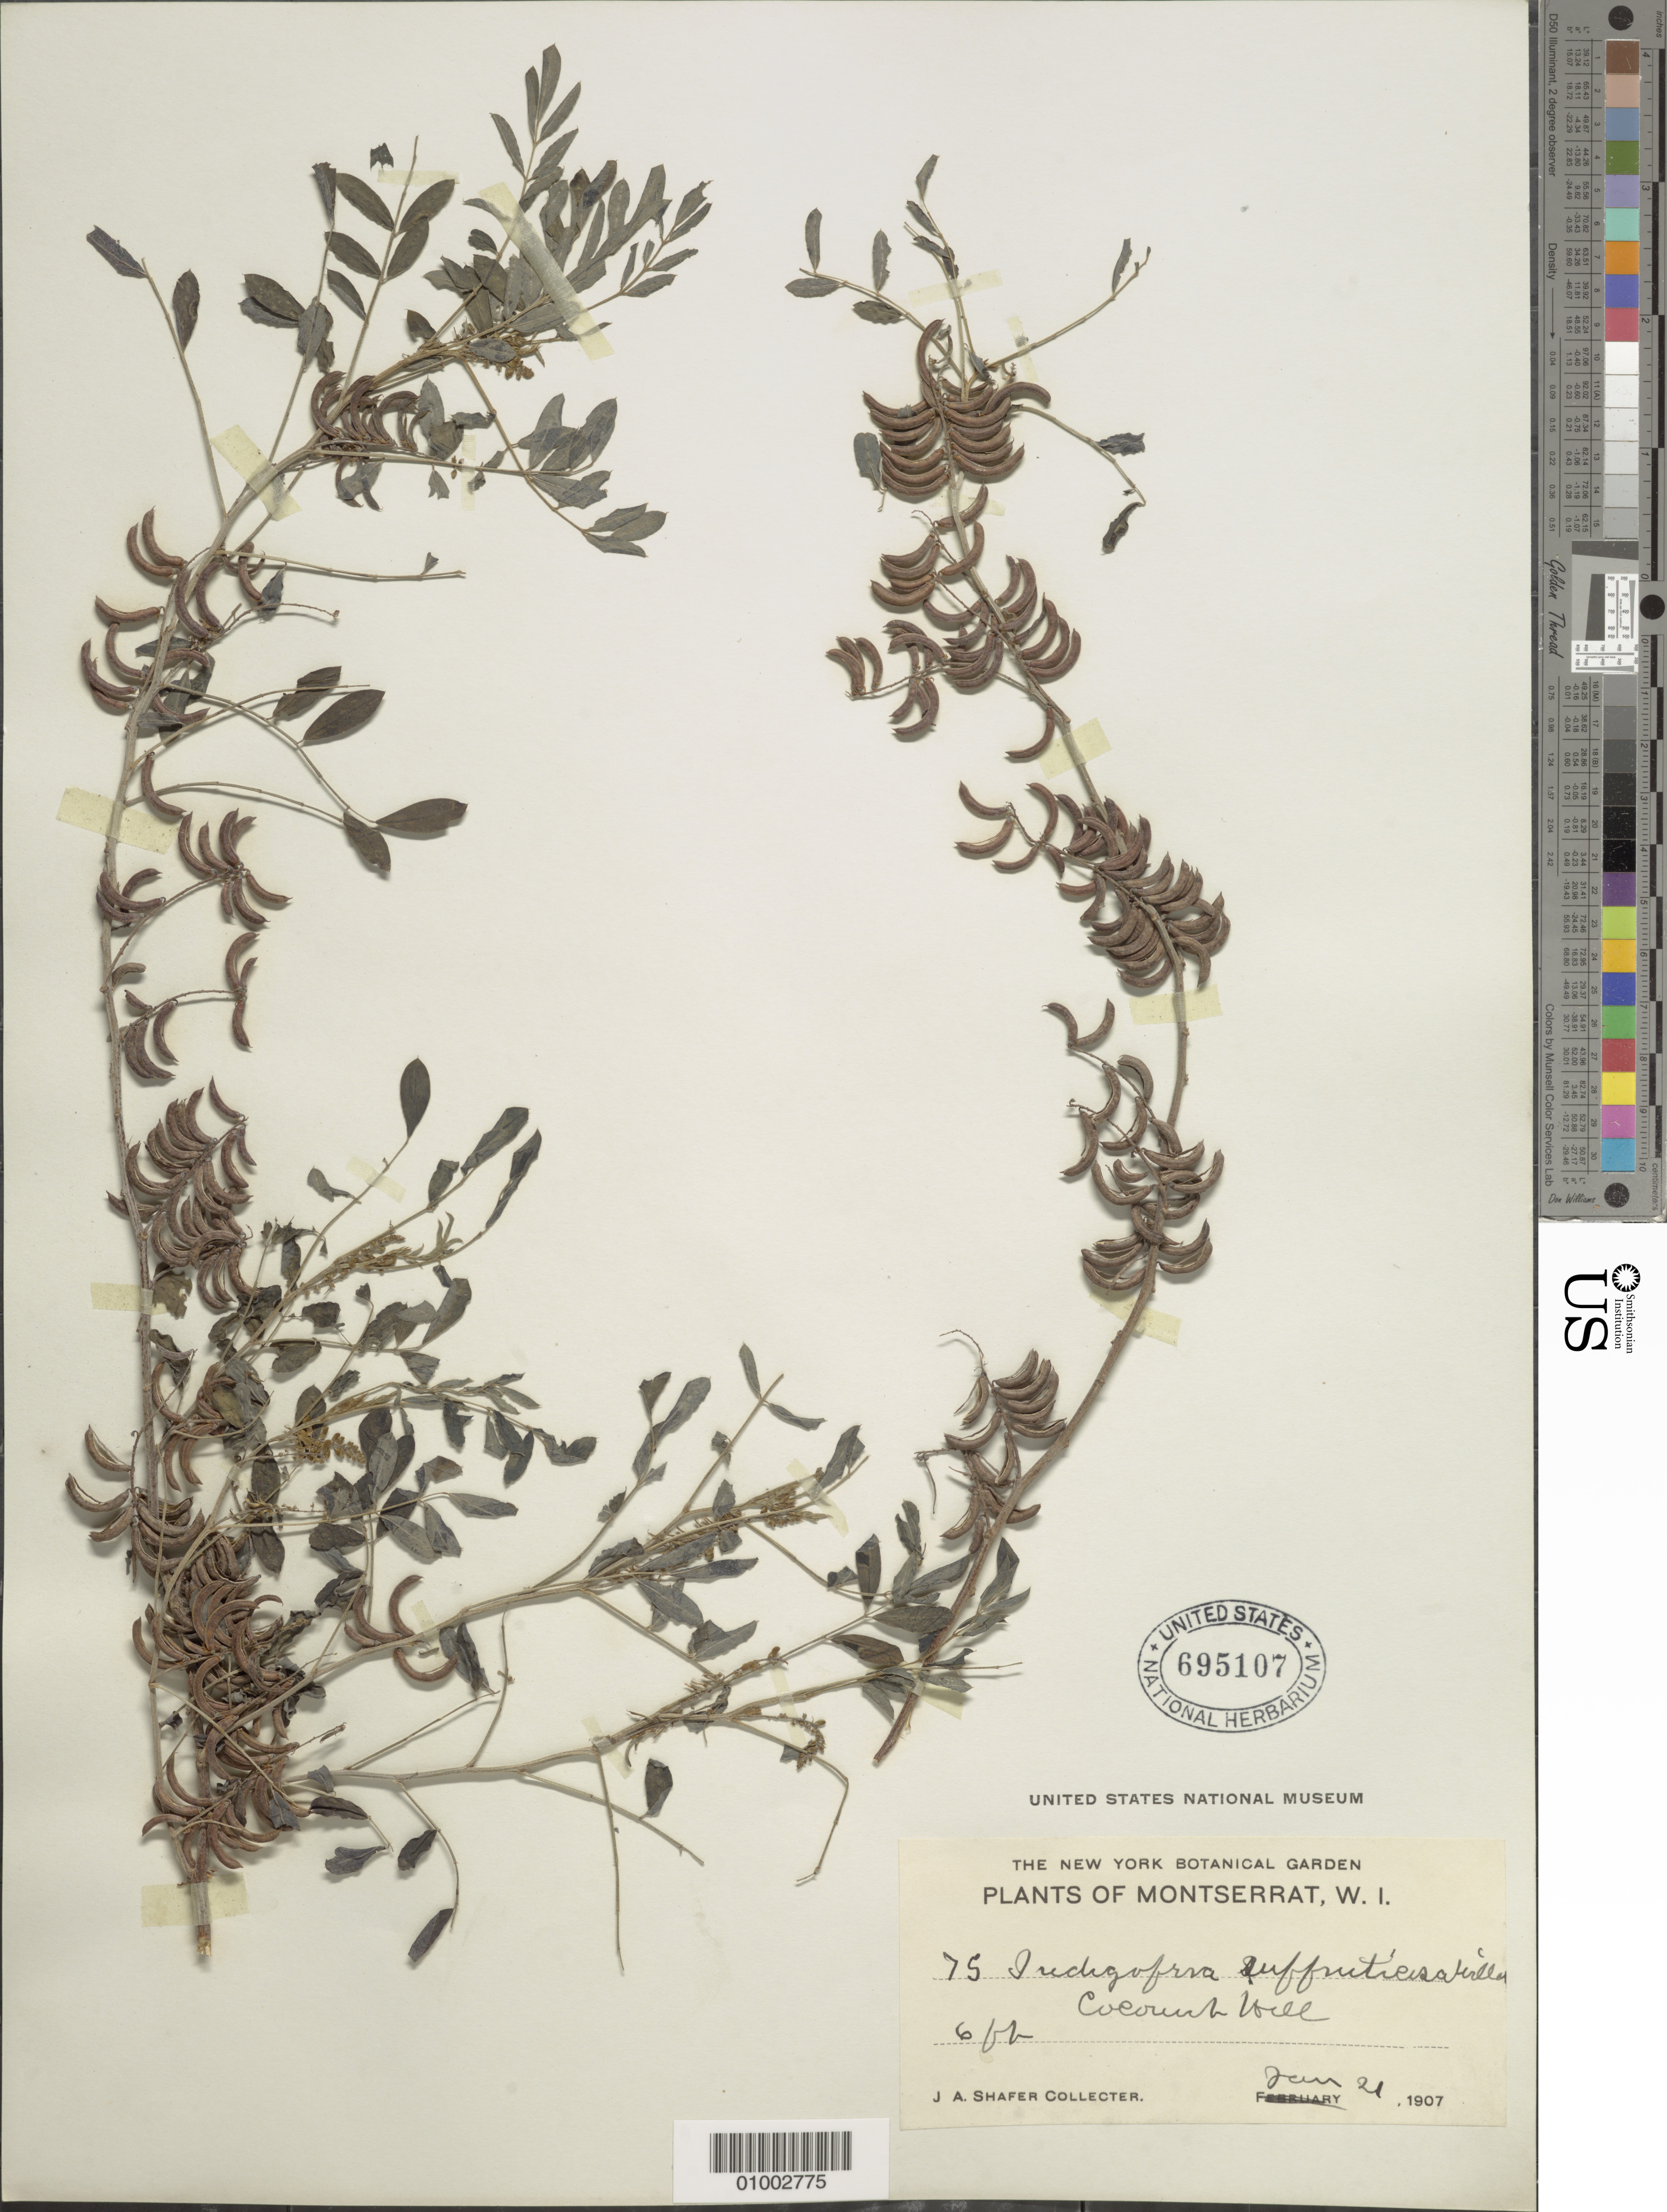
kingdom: Plantae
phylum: Tracheophyta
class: Magnoliopsida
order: Fabales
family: Fabaceae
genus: Indigofera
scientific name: Indigofera suffruticosa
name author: Mill.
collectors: J. A. Shafer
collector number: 75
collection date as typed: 21 Jan 1907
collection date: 1907-01-21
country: Montserrat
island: Montserrat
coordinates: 0 N, 0 E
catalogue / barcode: US 695107